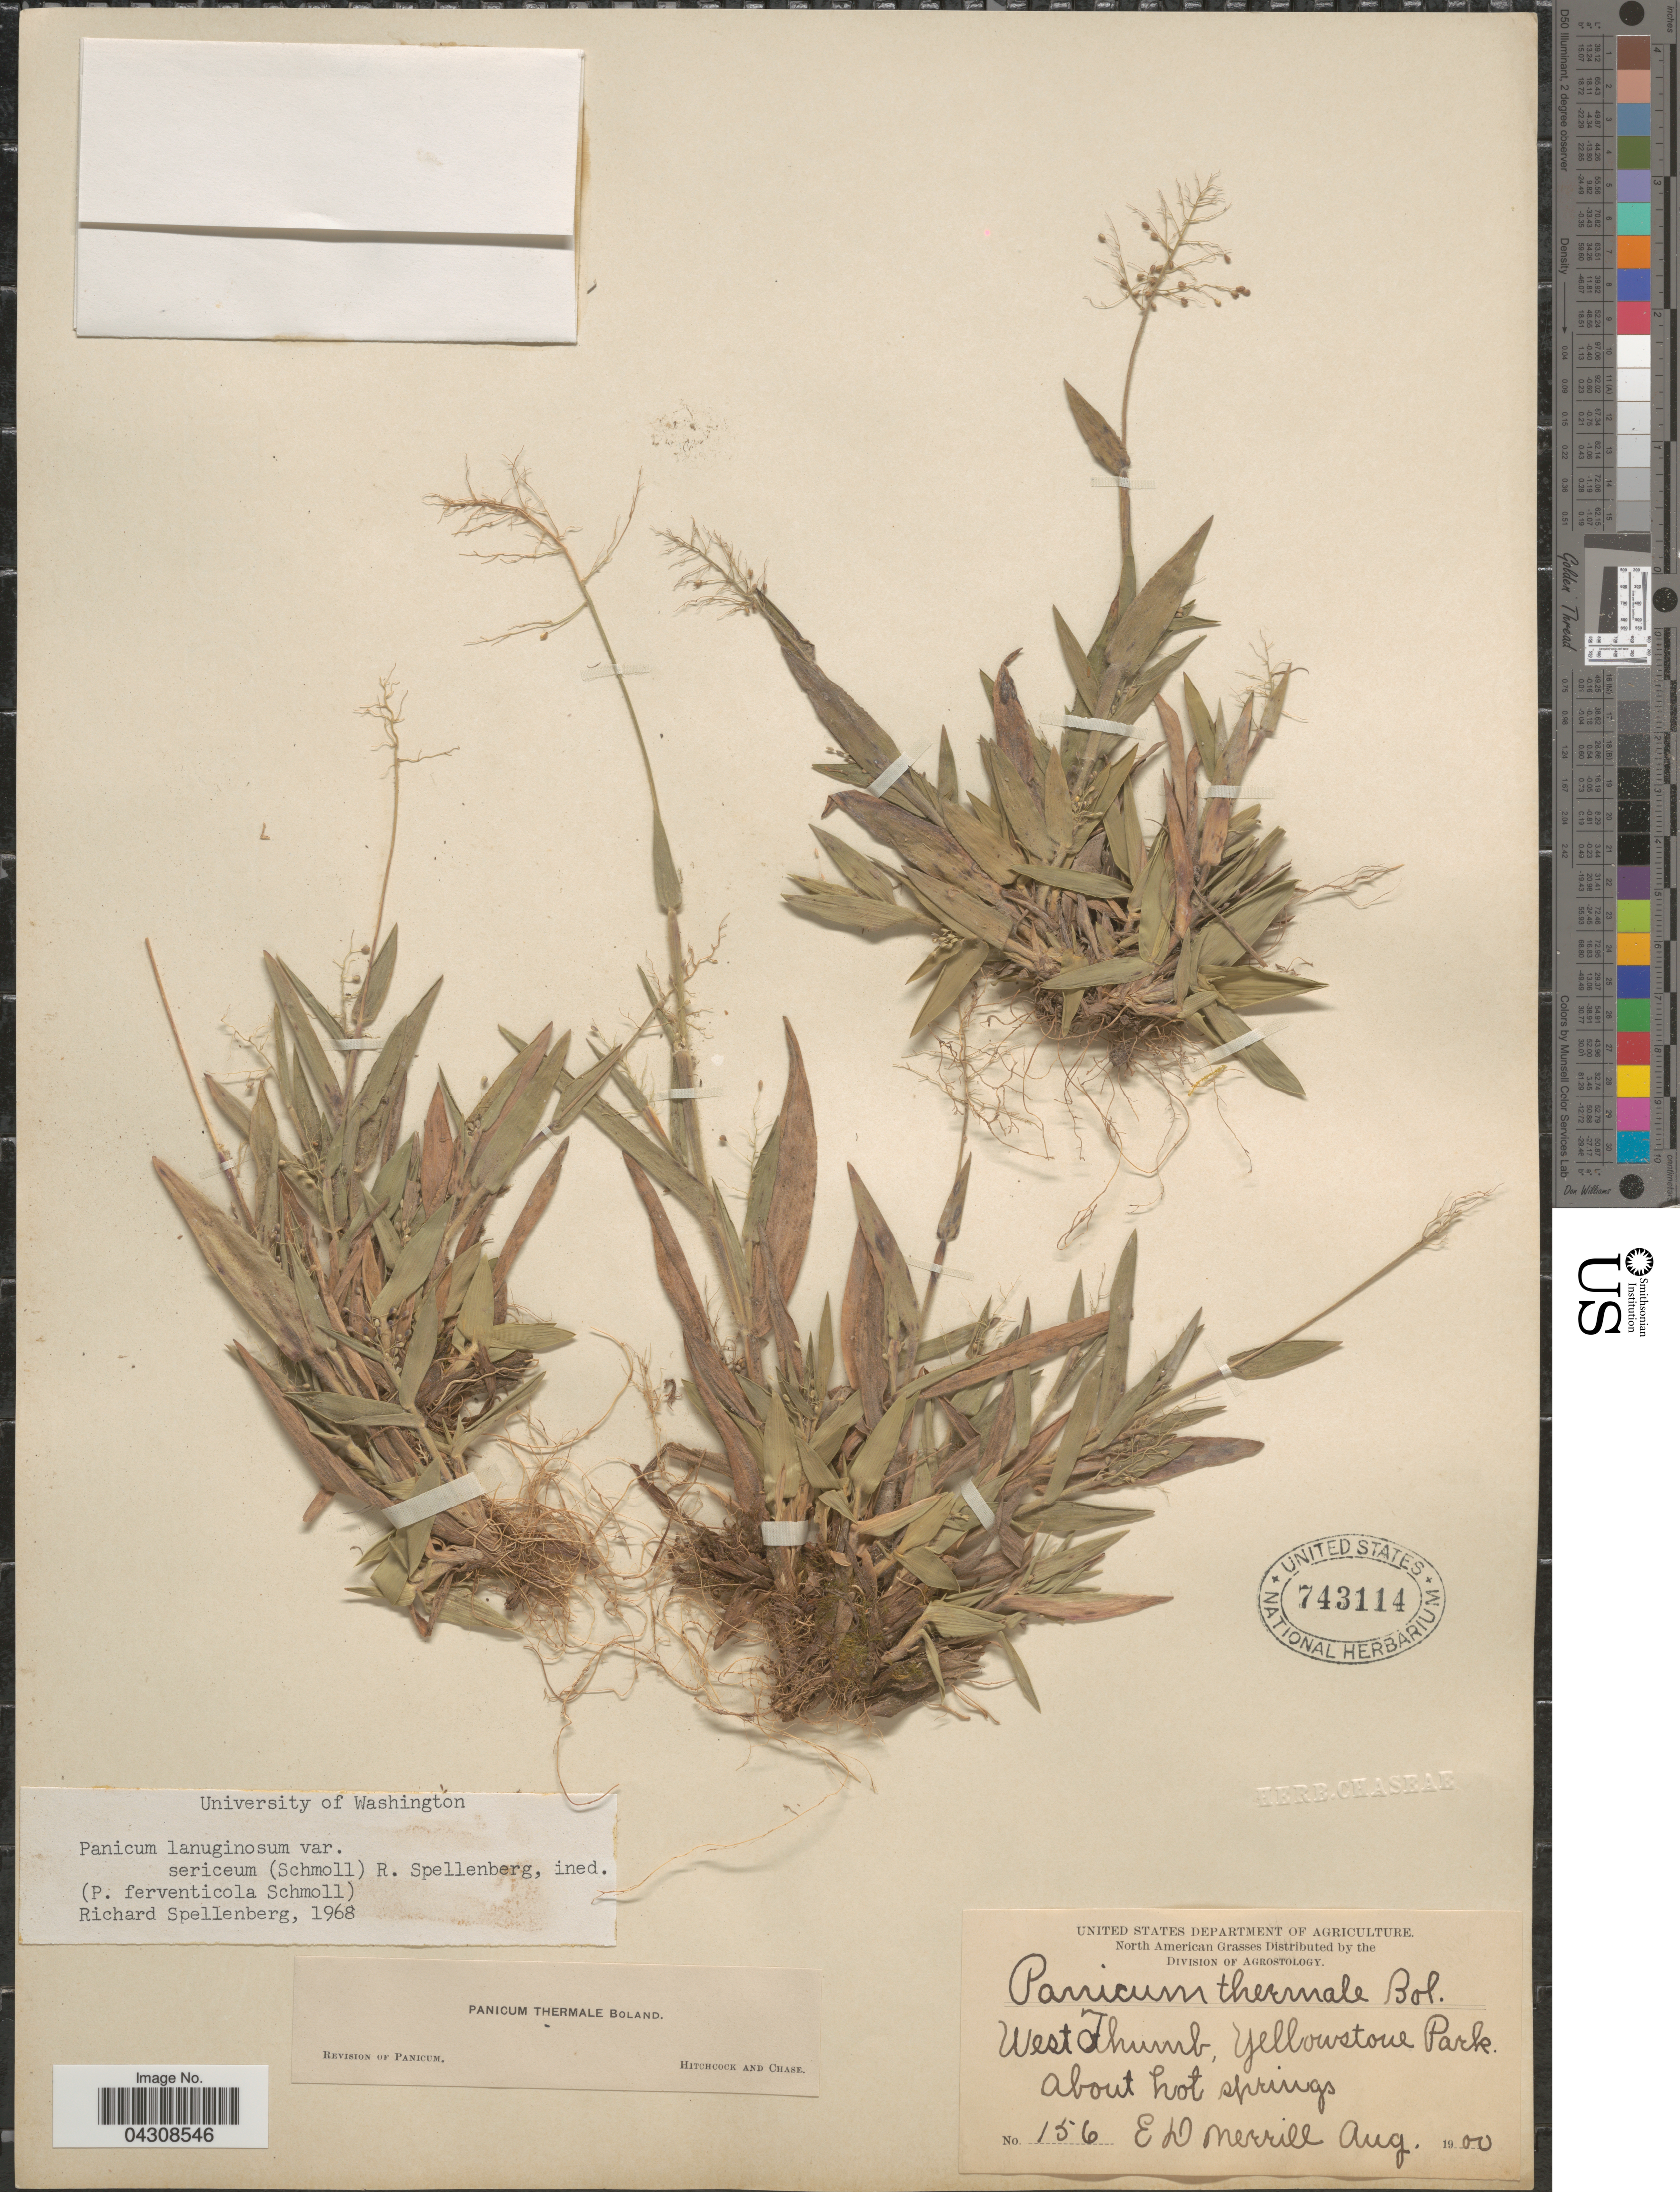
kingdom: Plantae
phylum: Tracheophyta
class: Liliopsida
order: Poales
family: Poaceae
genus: Dichanthelium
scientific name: Dichanthelium acuminatum var. acuminatum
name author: (Sw.) Gould & C.A. Clark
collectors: E. D. Merrill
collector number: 156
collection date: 1900-08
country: United States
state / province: Wyoming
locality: West Thumb, Yellowstone Park about hot springs.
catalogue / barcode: US 743114